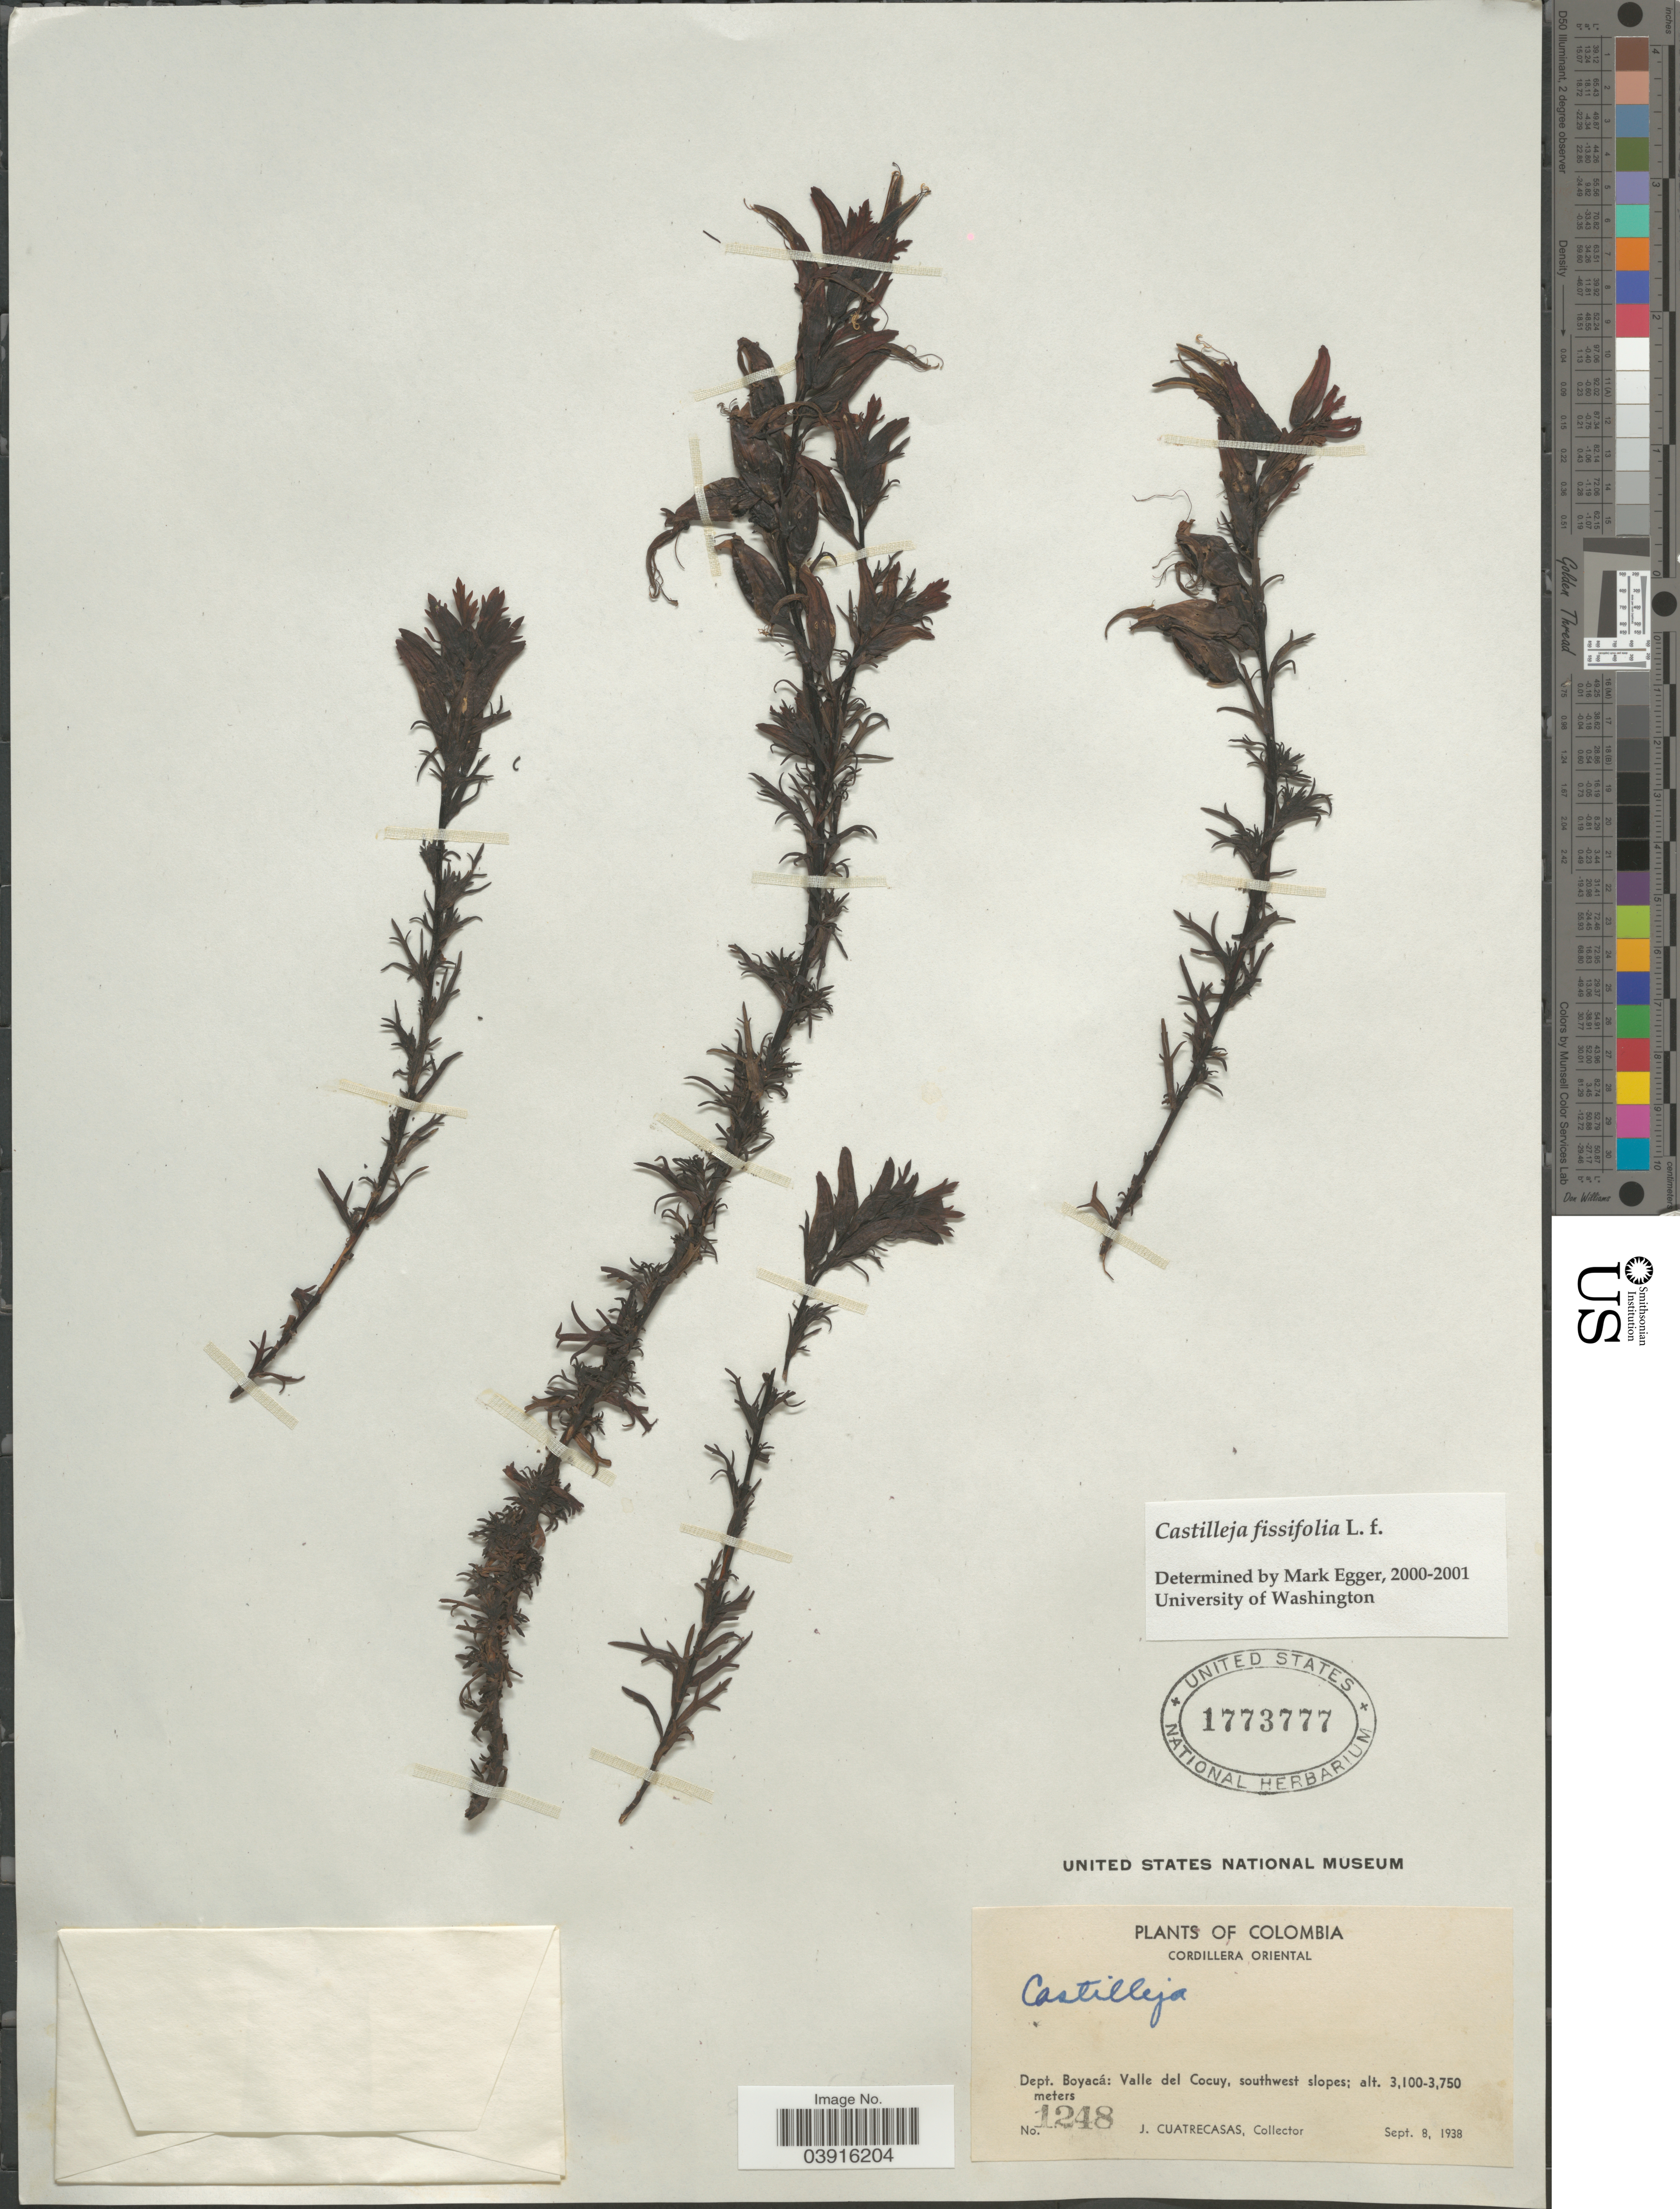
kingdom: Plantae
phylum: Tracheophyta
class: Magnoliopsida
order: Lamiales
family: Orobanchaceae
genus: Castilleja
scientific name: Castilleja fissifolia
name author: L. f.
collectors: J. Cuatrecasas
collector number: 1248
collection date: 1938-09-08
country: Colombia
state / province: Boyacá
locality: Cordillera Oriental. Dept. Boyacá: Valle del Cocuy, southwest slopes.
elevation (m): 3100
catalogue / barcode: US 1773777